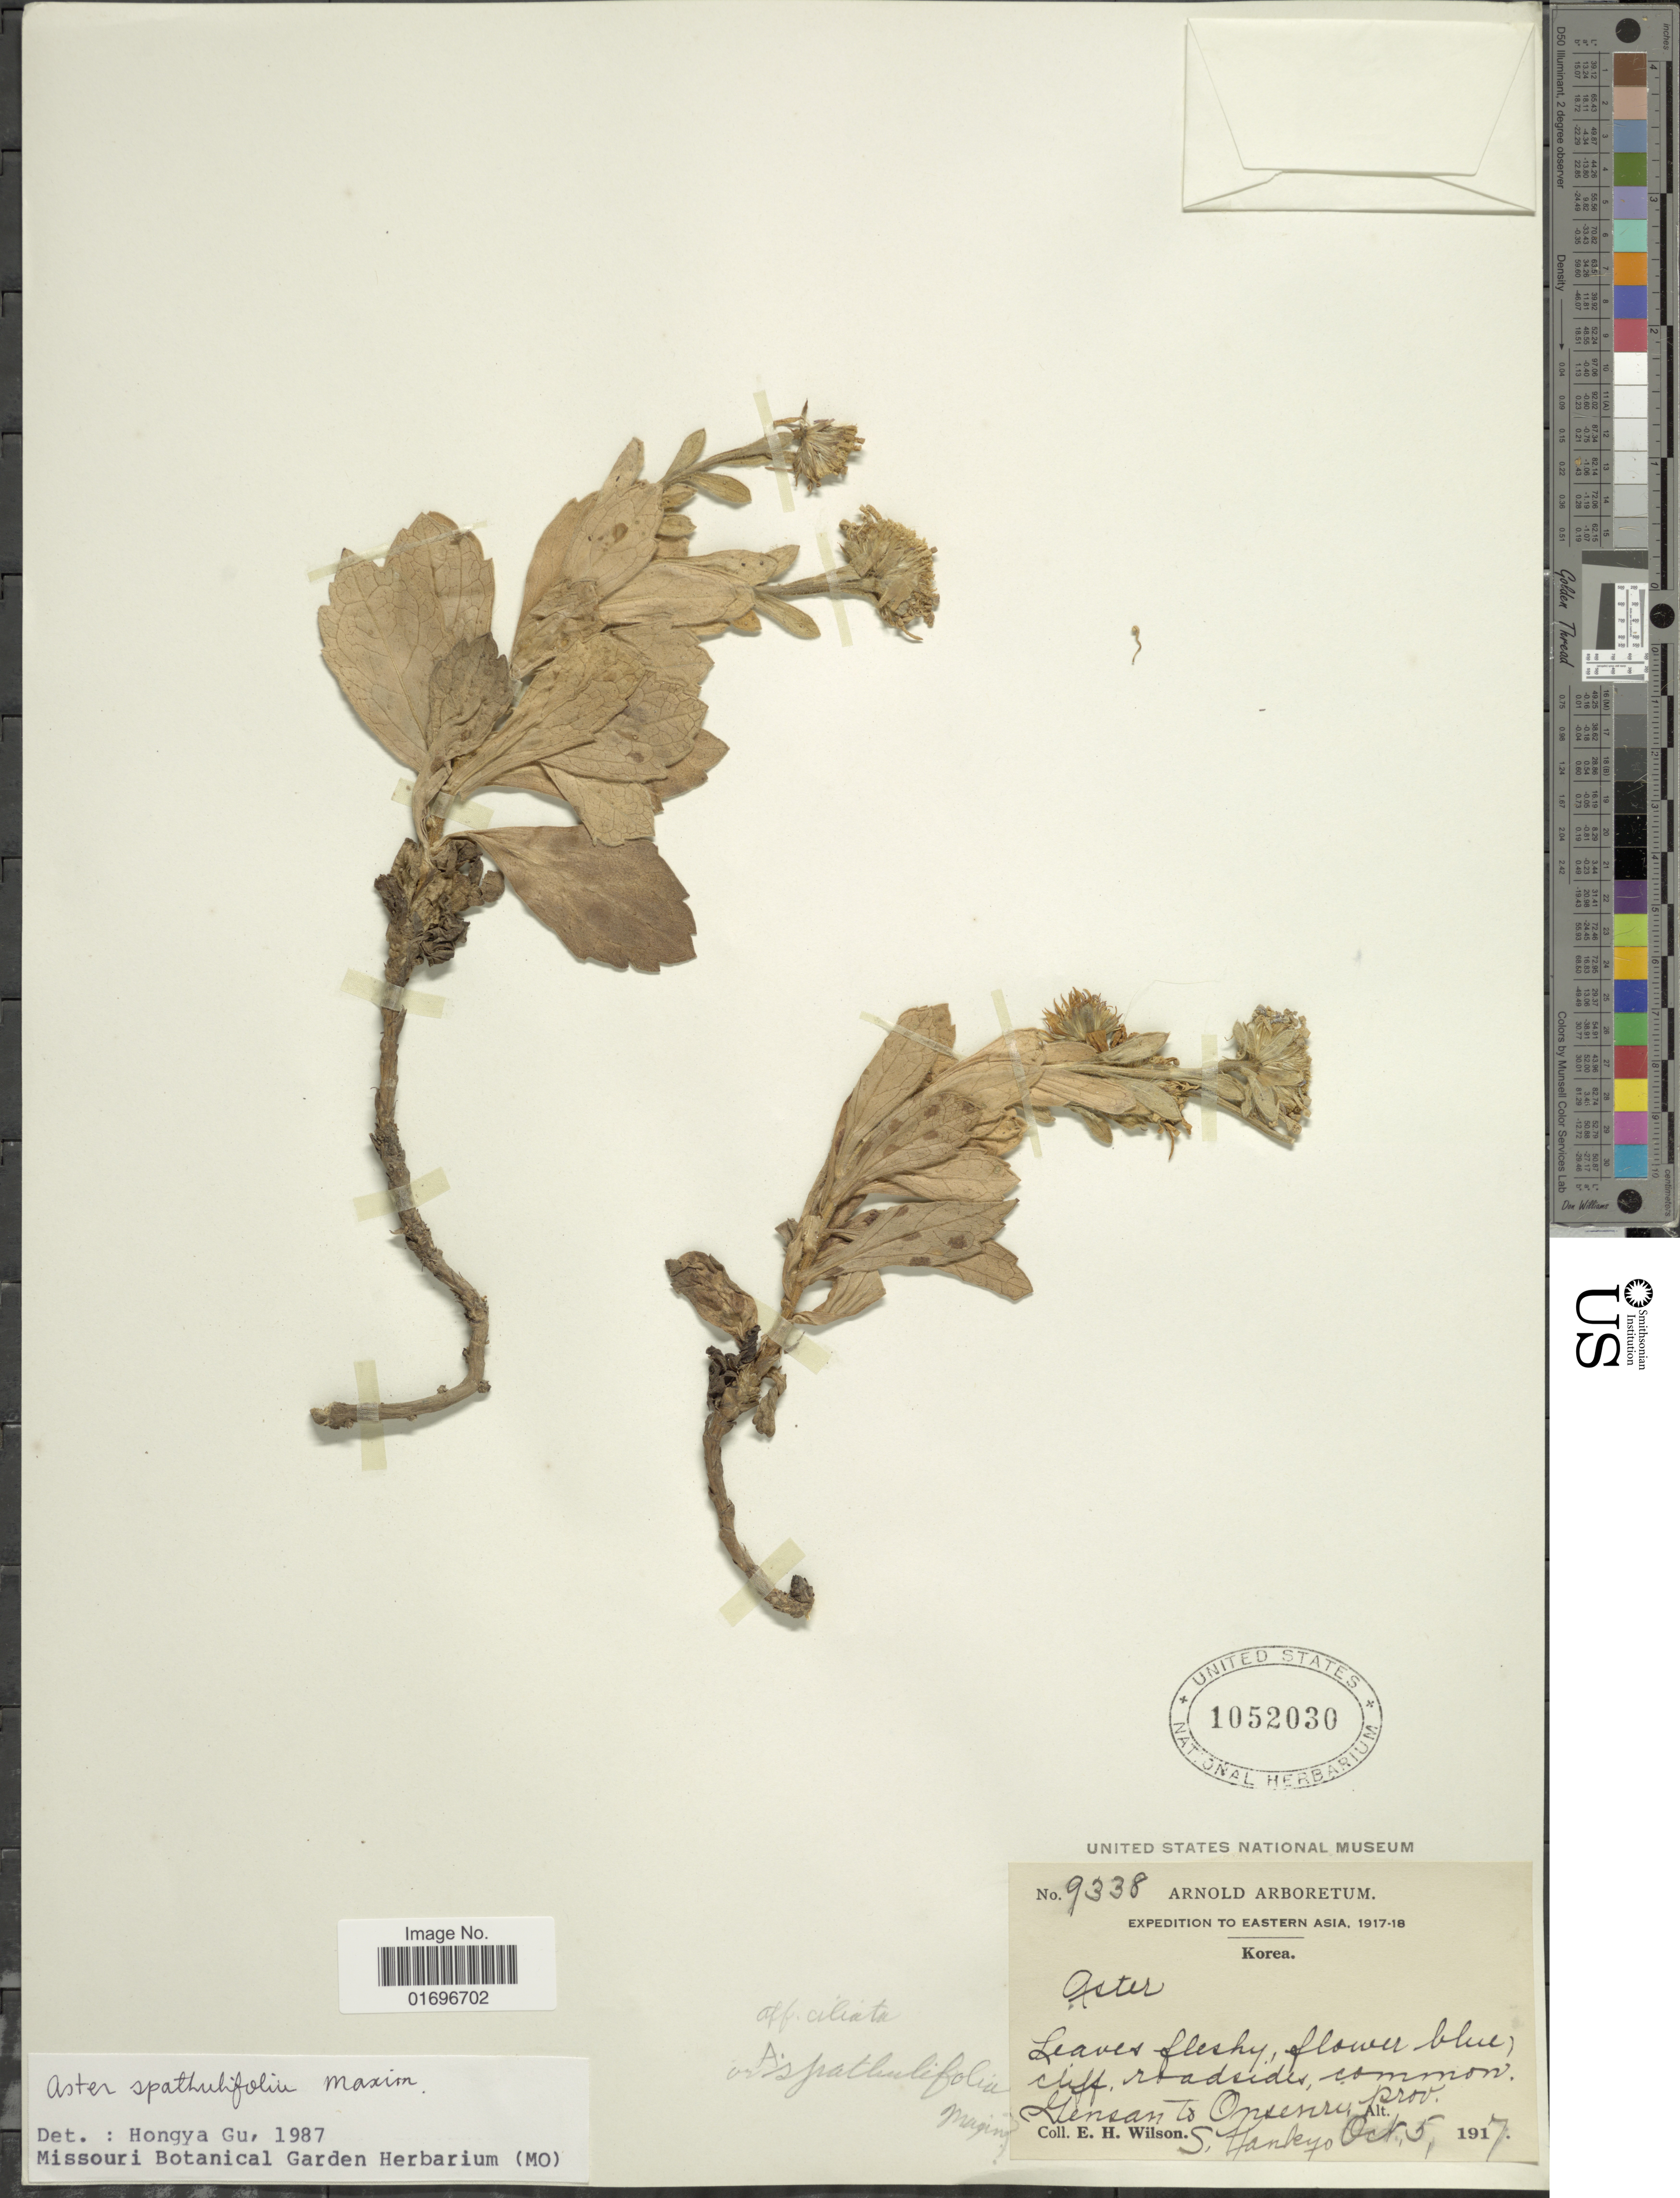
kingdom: Plantae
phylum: Tracheophyta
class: Magnoliopsida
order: Asterales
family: Asteraceae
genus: Aster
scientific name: Aster spathulifolius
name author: Maxim.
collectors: E. Wilson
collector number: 9338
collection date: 1917-10-05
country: South Korea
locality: Eastern Asia. Korea. Gensan to Onseri. prov. S. Kankyo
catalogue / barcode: US 1052030